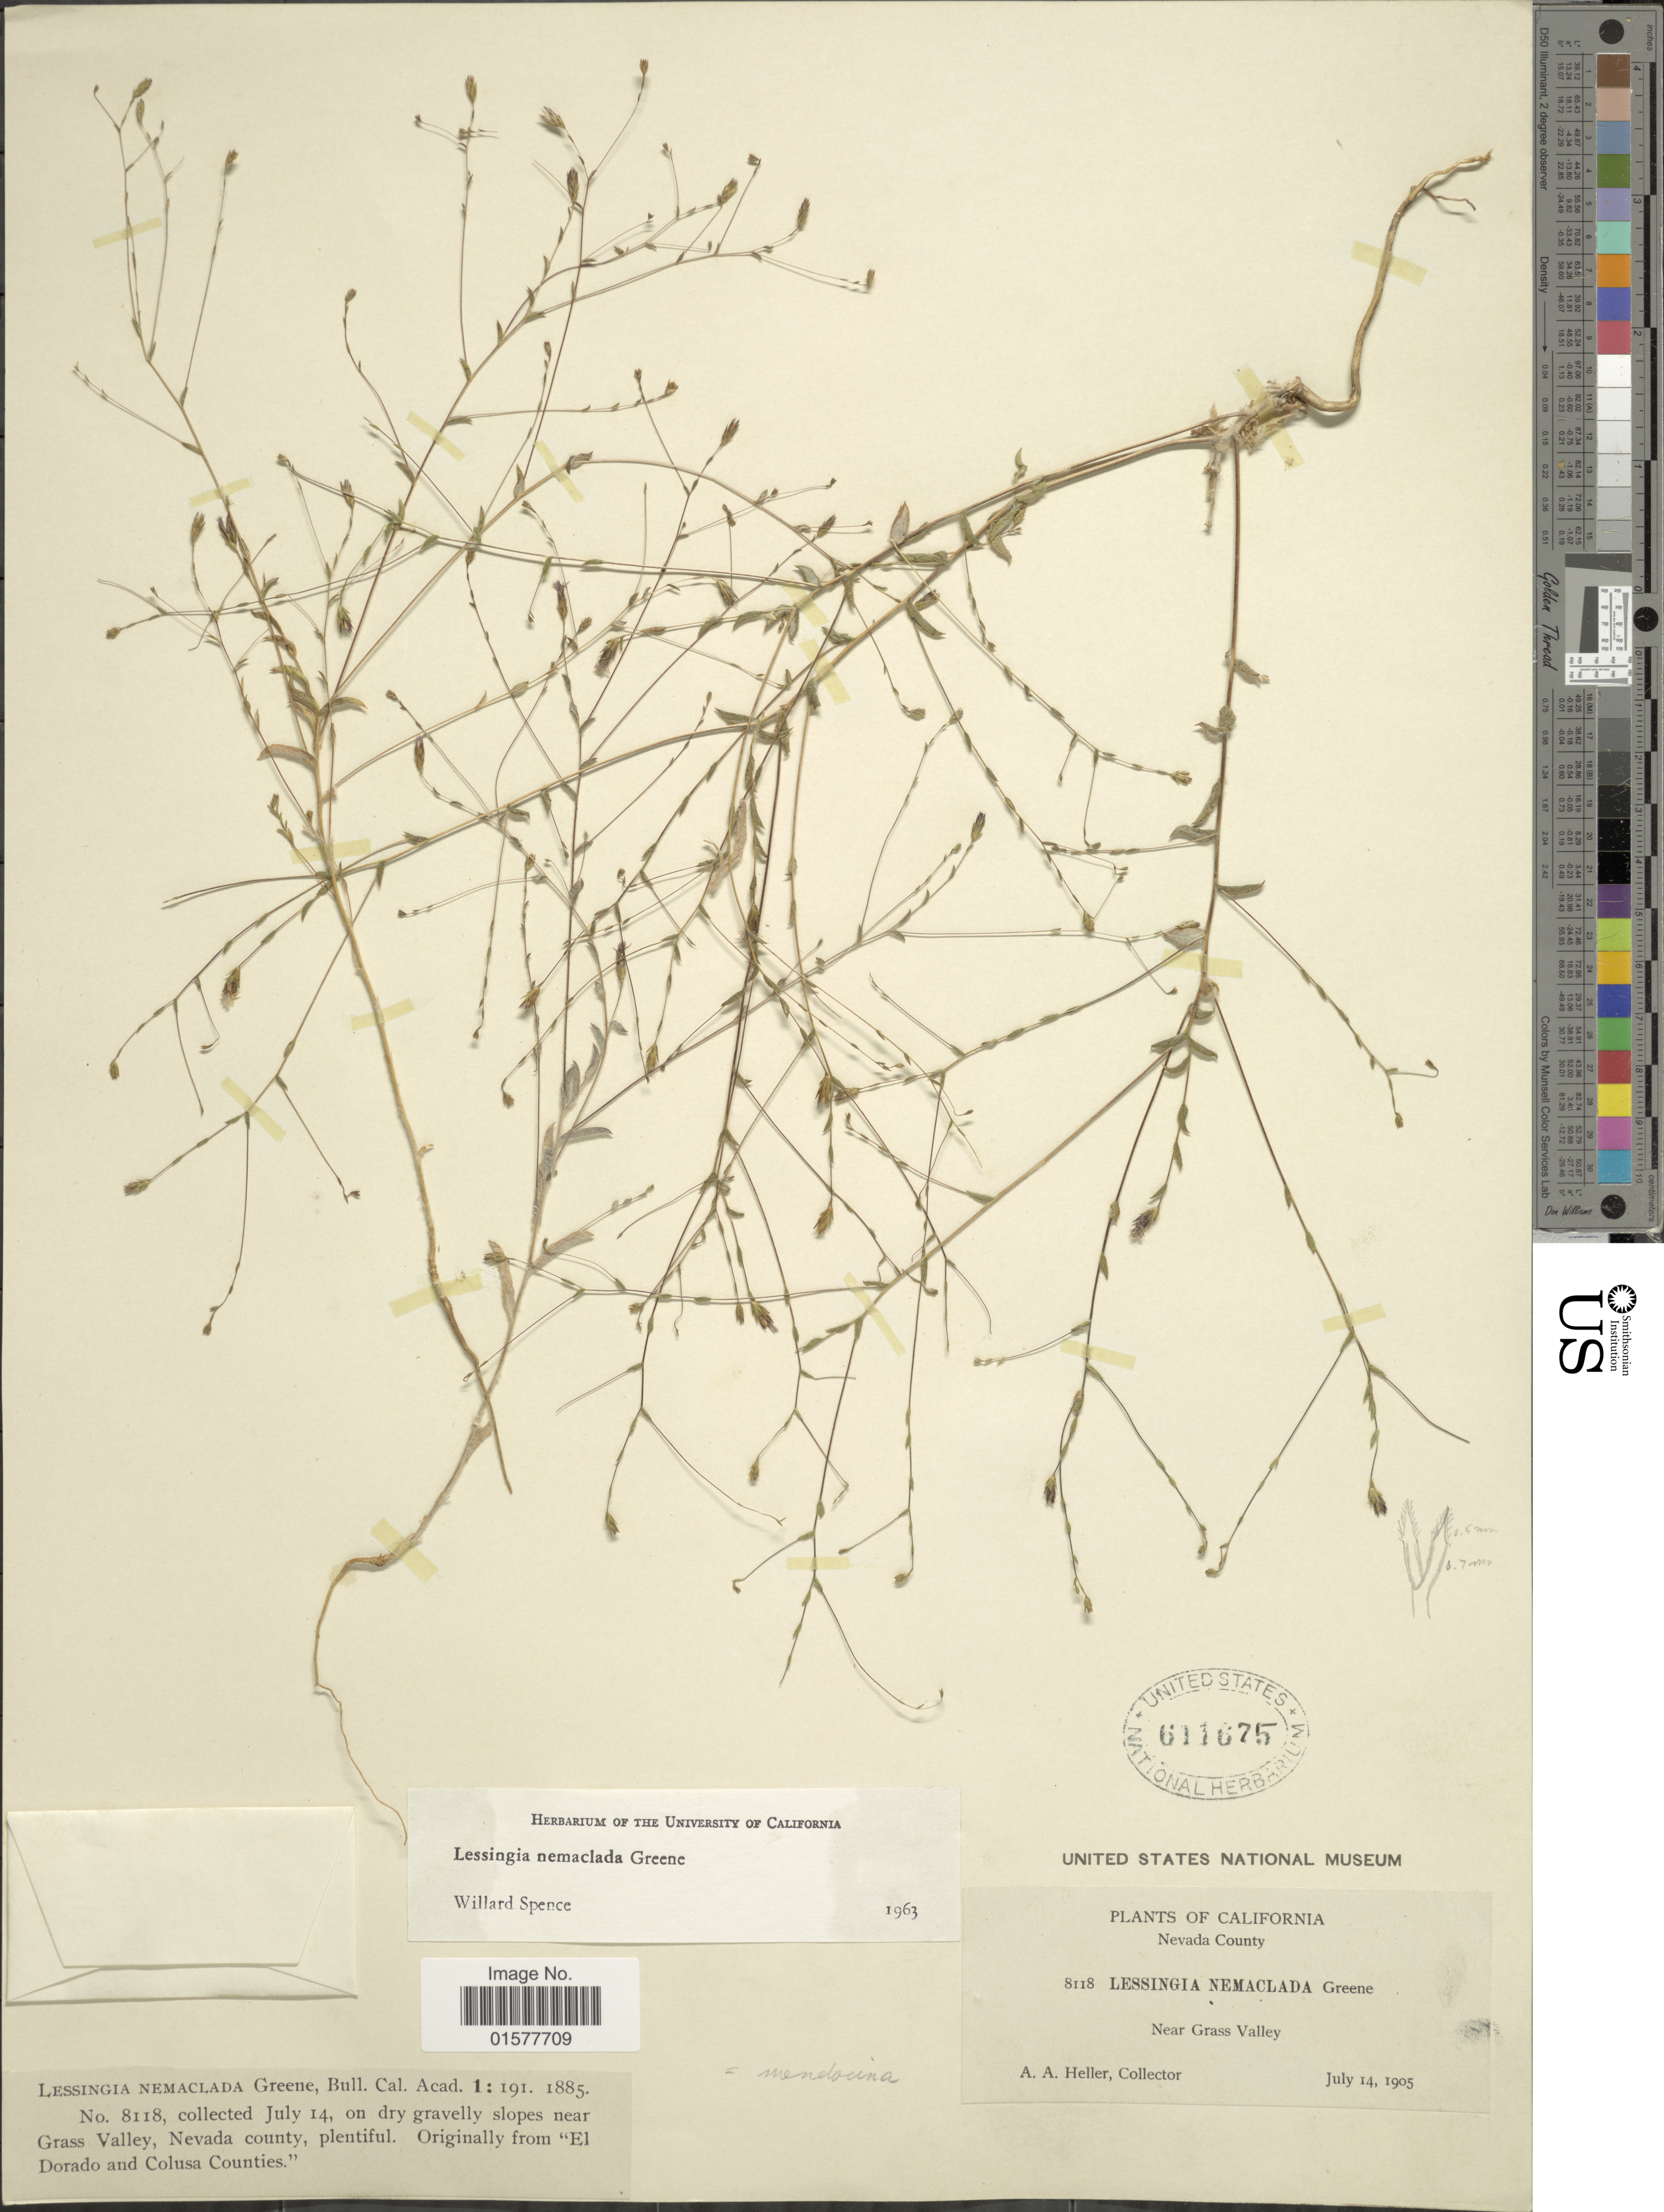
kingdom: Plantae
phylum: Tracheophyta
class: Magnoliopsida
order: Asterales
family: Asteraceae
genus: Lessingia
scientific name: Lessingia nemaclada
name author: Greene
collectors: A. A. Heller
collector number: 8118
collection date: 1905-07-14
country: United States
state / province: California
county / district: Nevada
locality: Nevada County, Near Grass Valley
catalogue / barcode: US 611675